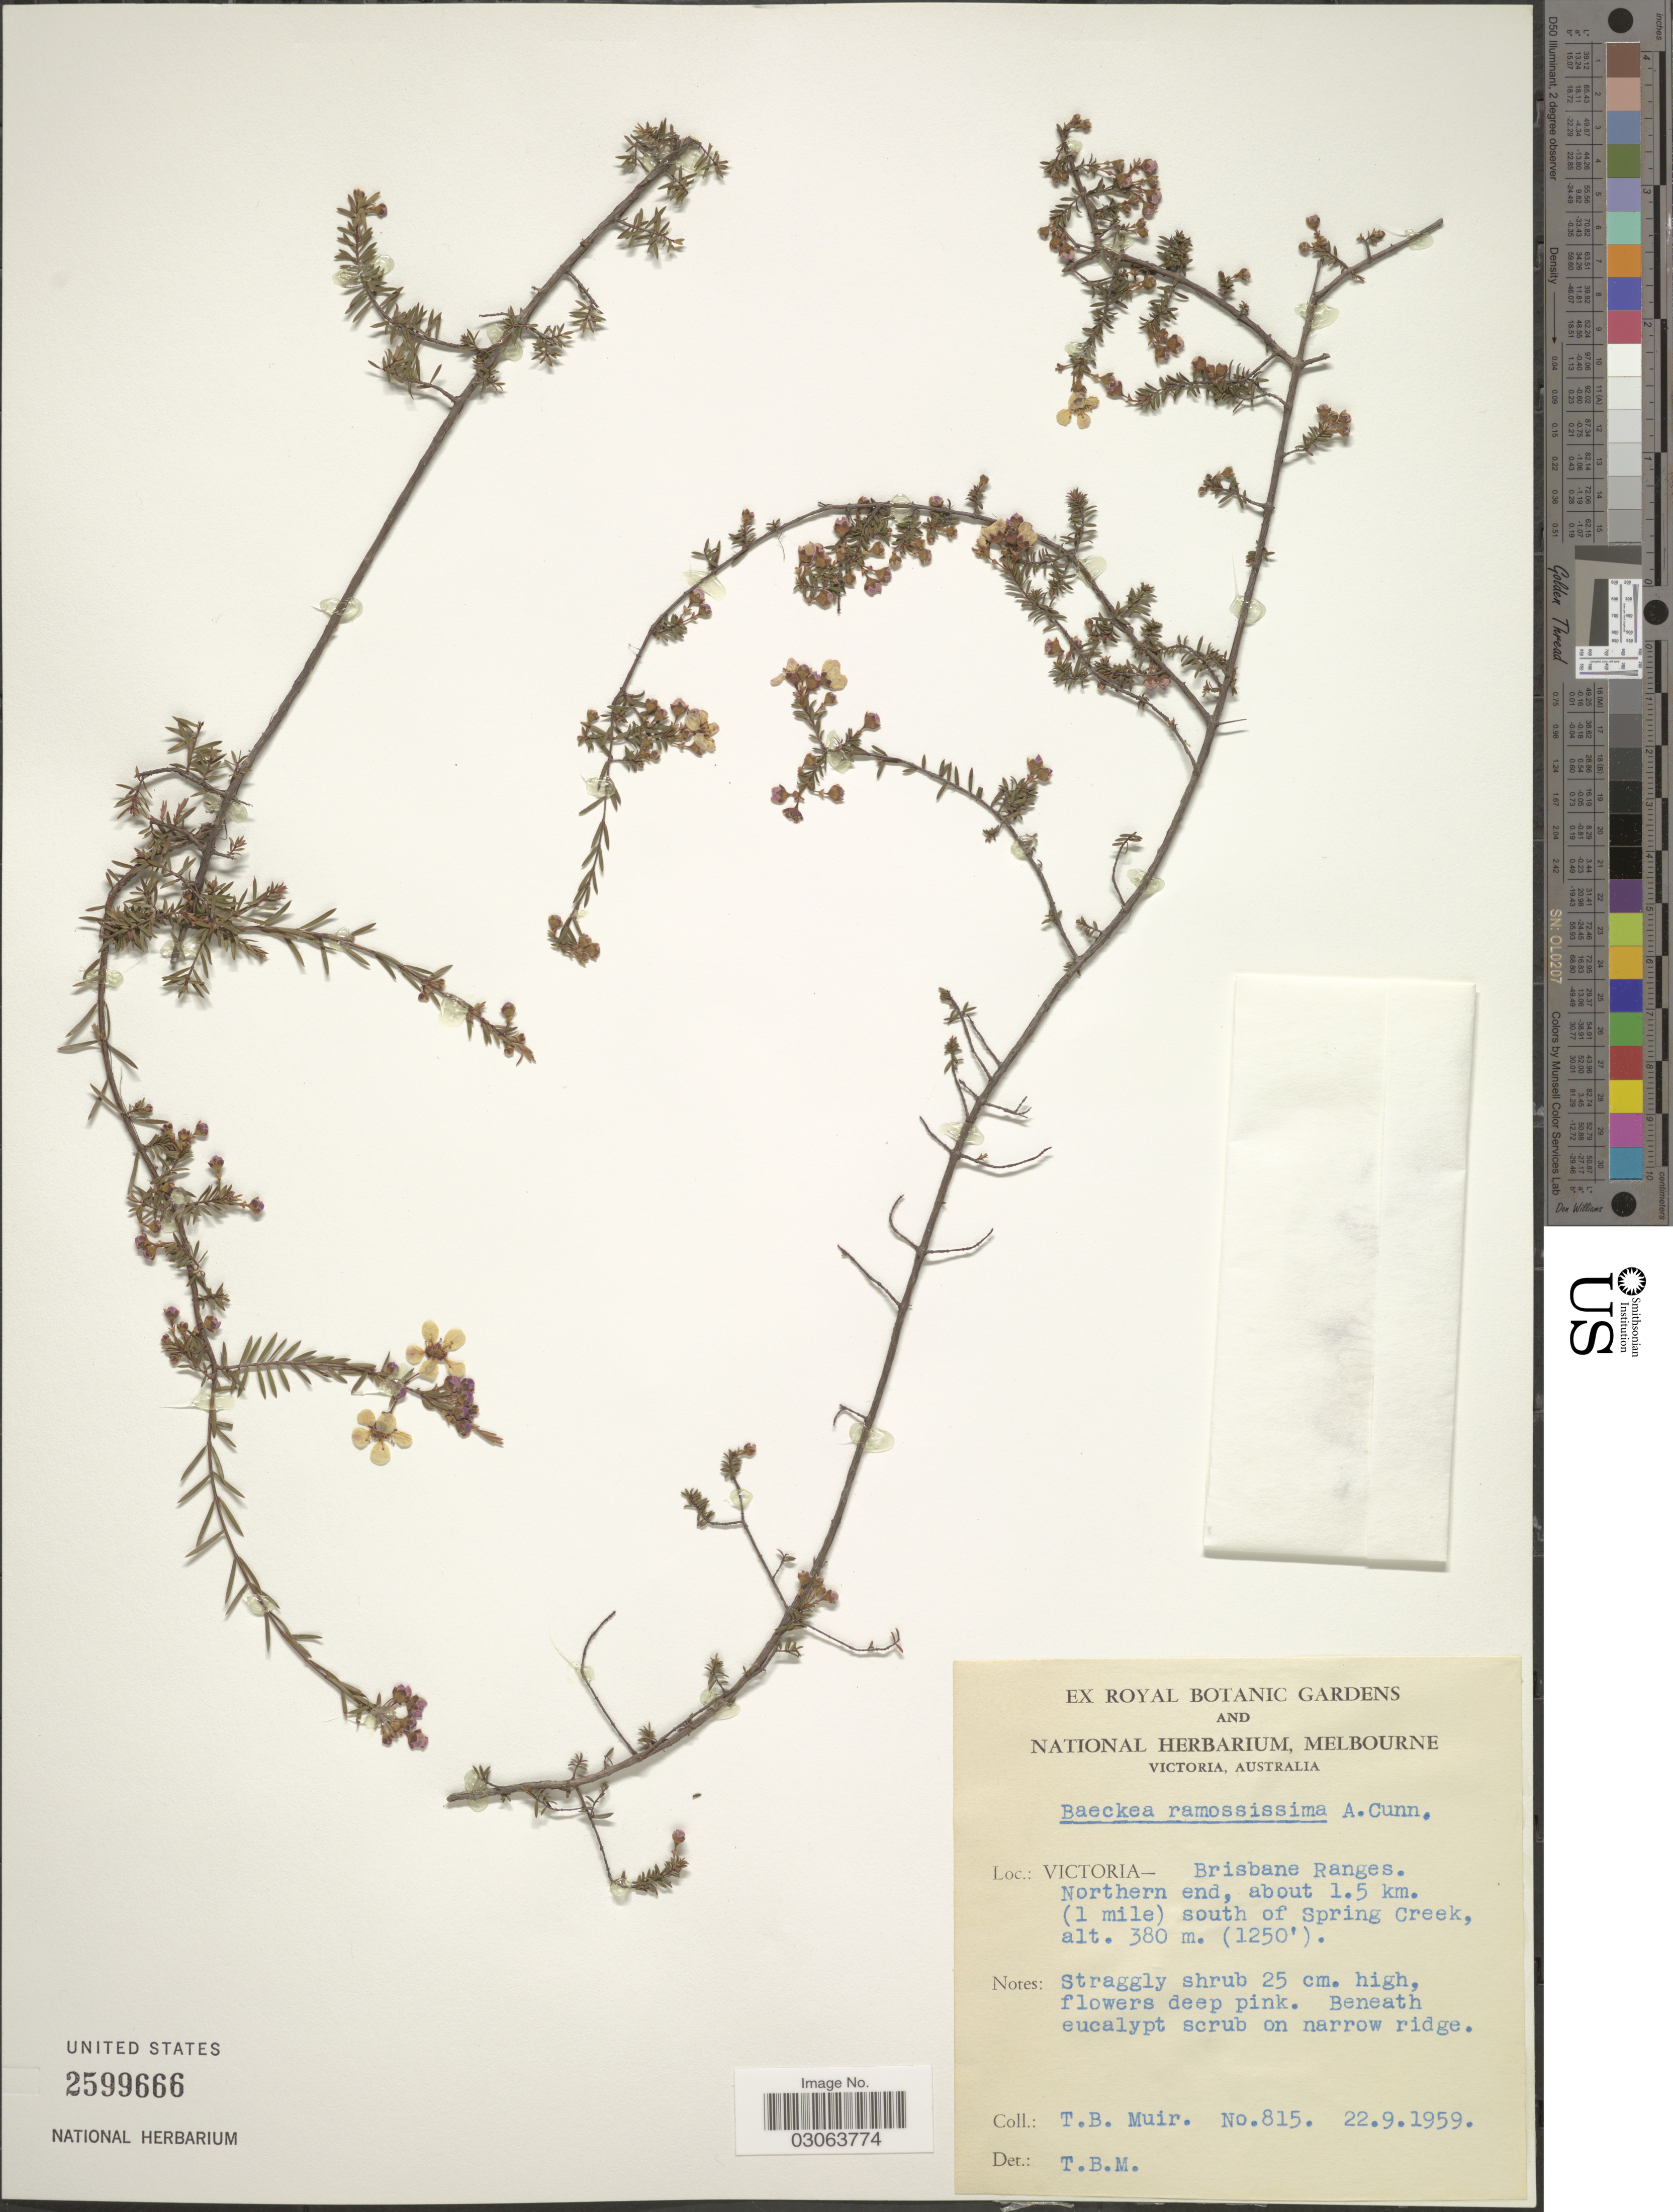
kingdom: Plantae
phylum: Tracheophyta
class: Magnoliopsida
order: Myrtales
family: Myrtaceae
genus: Euryomyrtus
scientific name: Euryomyrtus ramosissima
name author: (A. Cunn.) Trudgen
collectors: T. Muir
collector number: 815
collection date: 1959-09-22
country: Australia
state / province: Victoria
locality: Victoria - Brisbane Ranges. Northern end, about 1.5 km. (1 mile) south of Spring Creek.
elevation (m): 380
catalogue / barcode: US 2599666